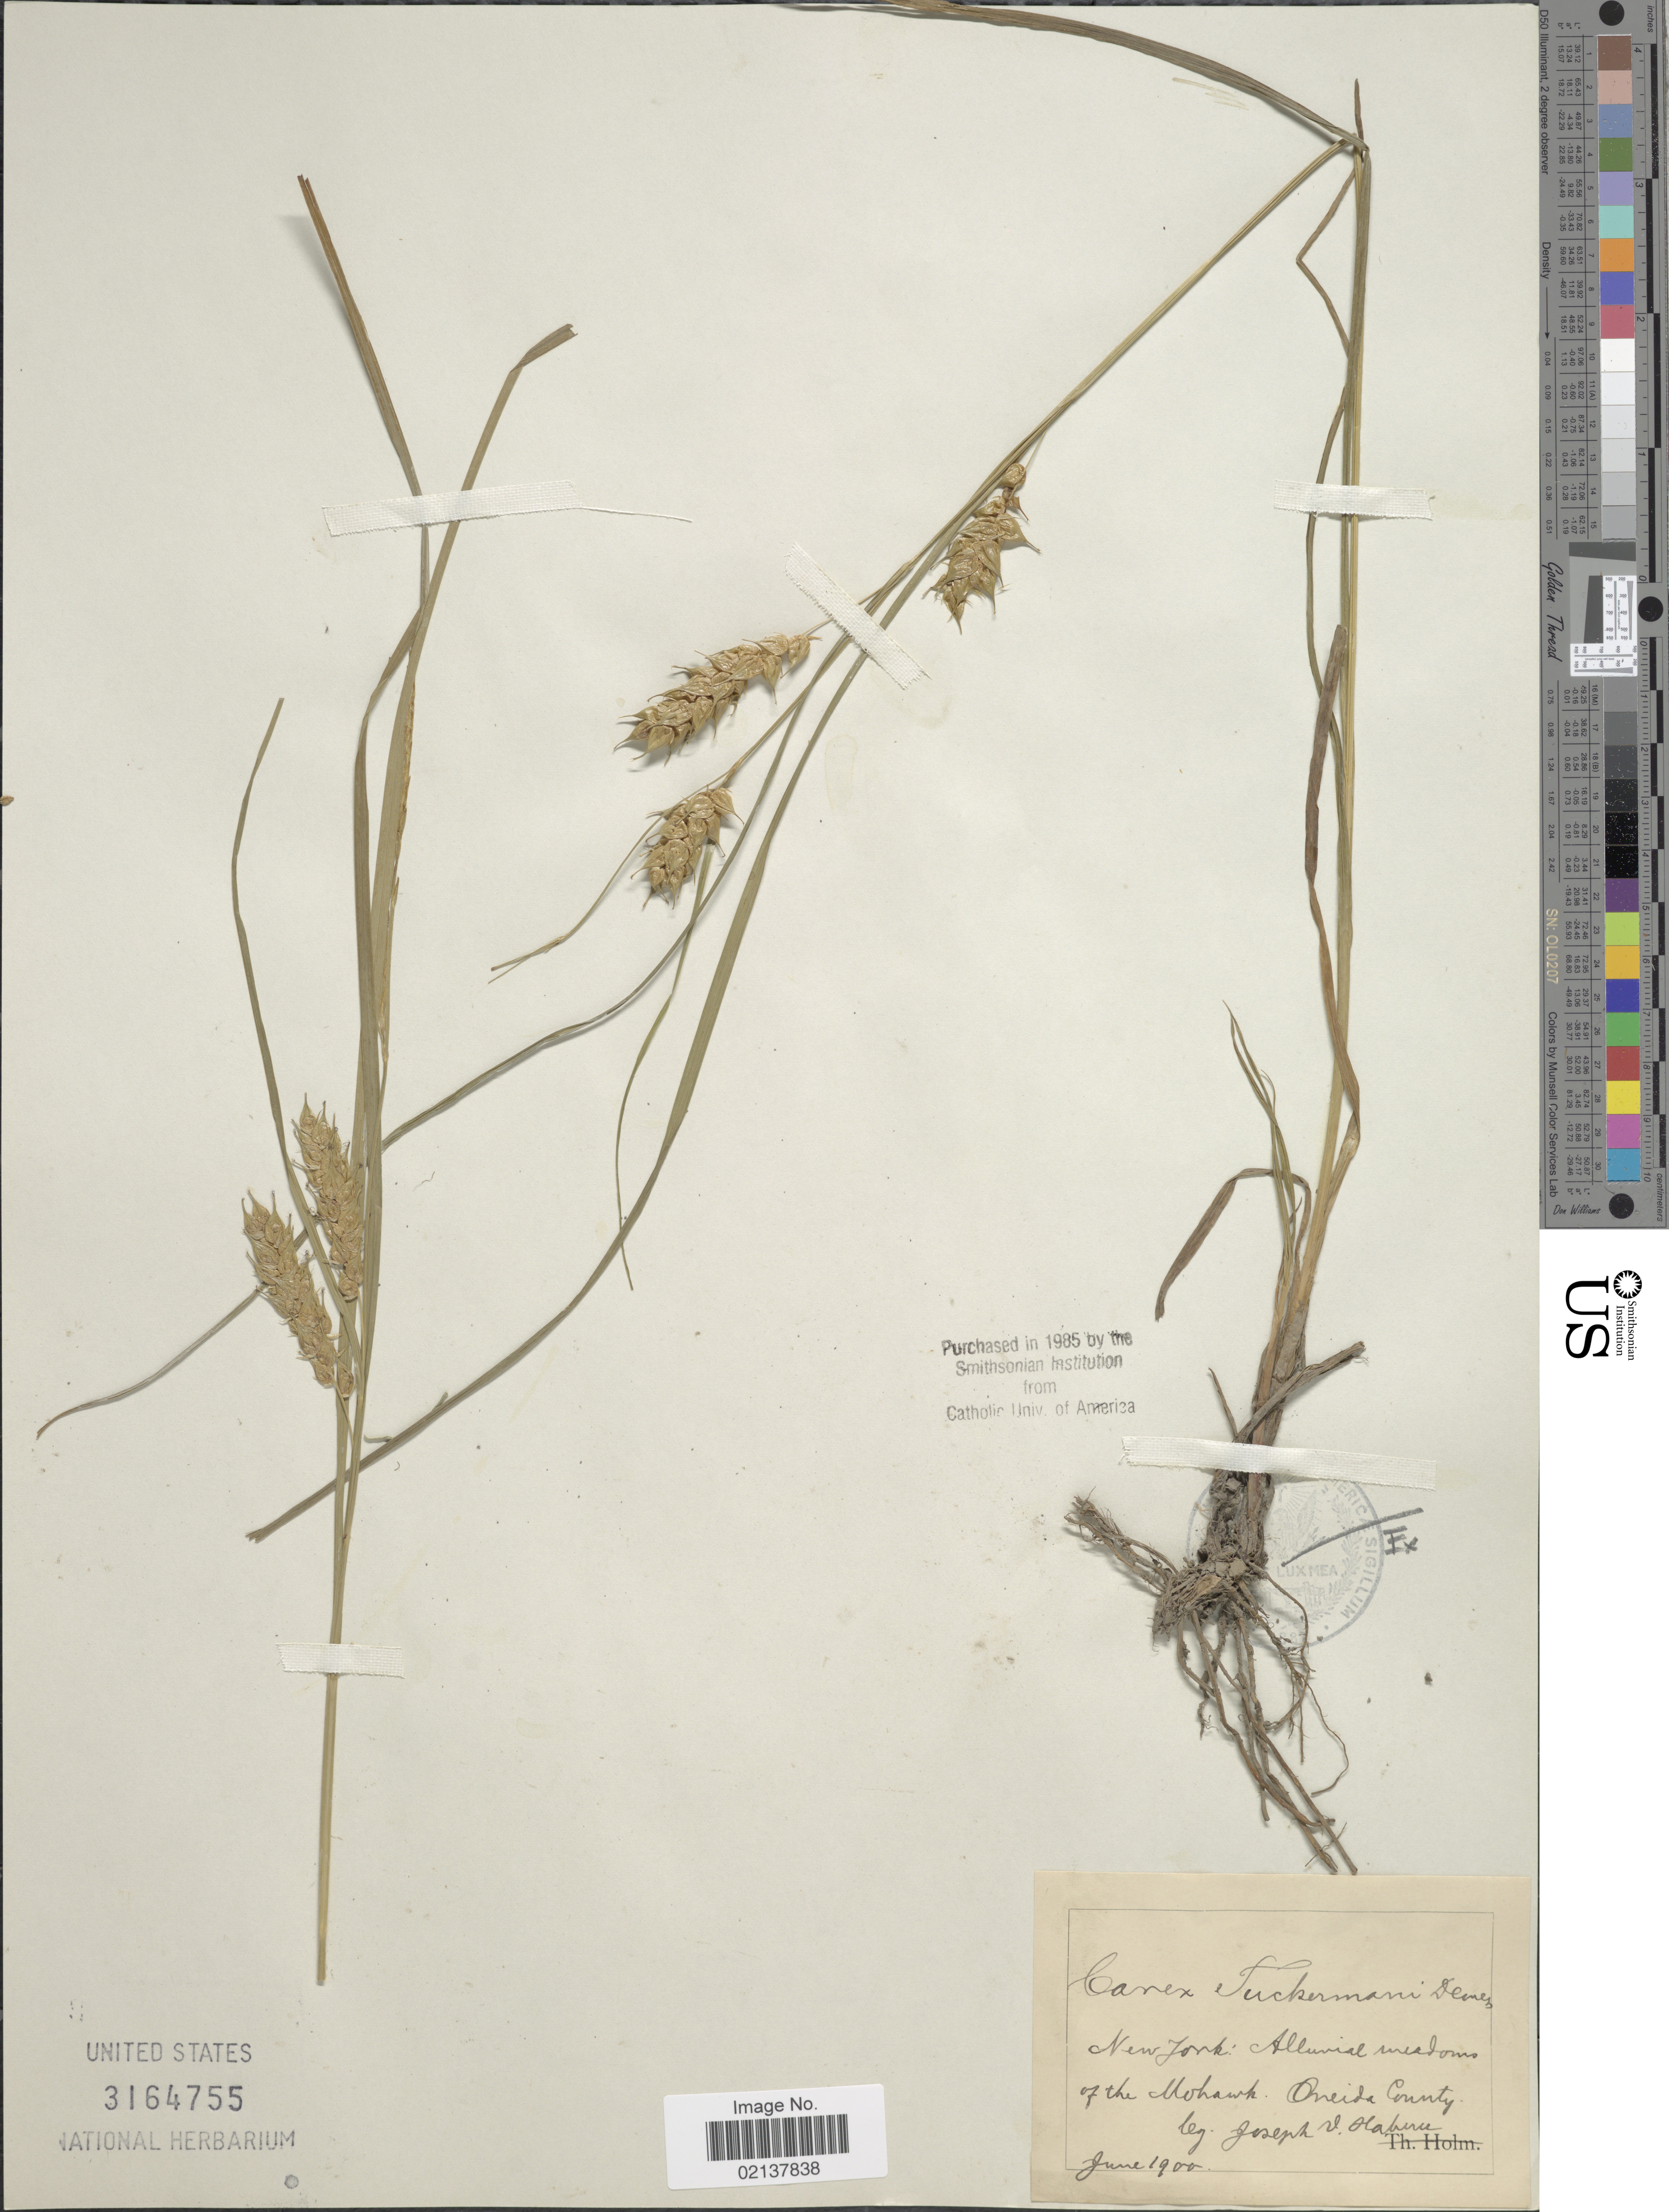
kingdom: Plantae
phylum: Tracheophyta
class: Liliopsida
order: Poales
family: Cyperaceae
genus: Carex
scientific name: Carex tuckermanii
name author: Boott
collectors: J. V. Haberer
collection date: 1900-06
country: United States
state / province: New York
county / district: Oneida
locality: Alluvial meadows of the Mohawk, Oneida County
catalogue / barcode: US 3164755